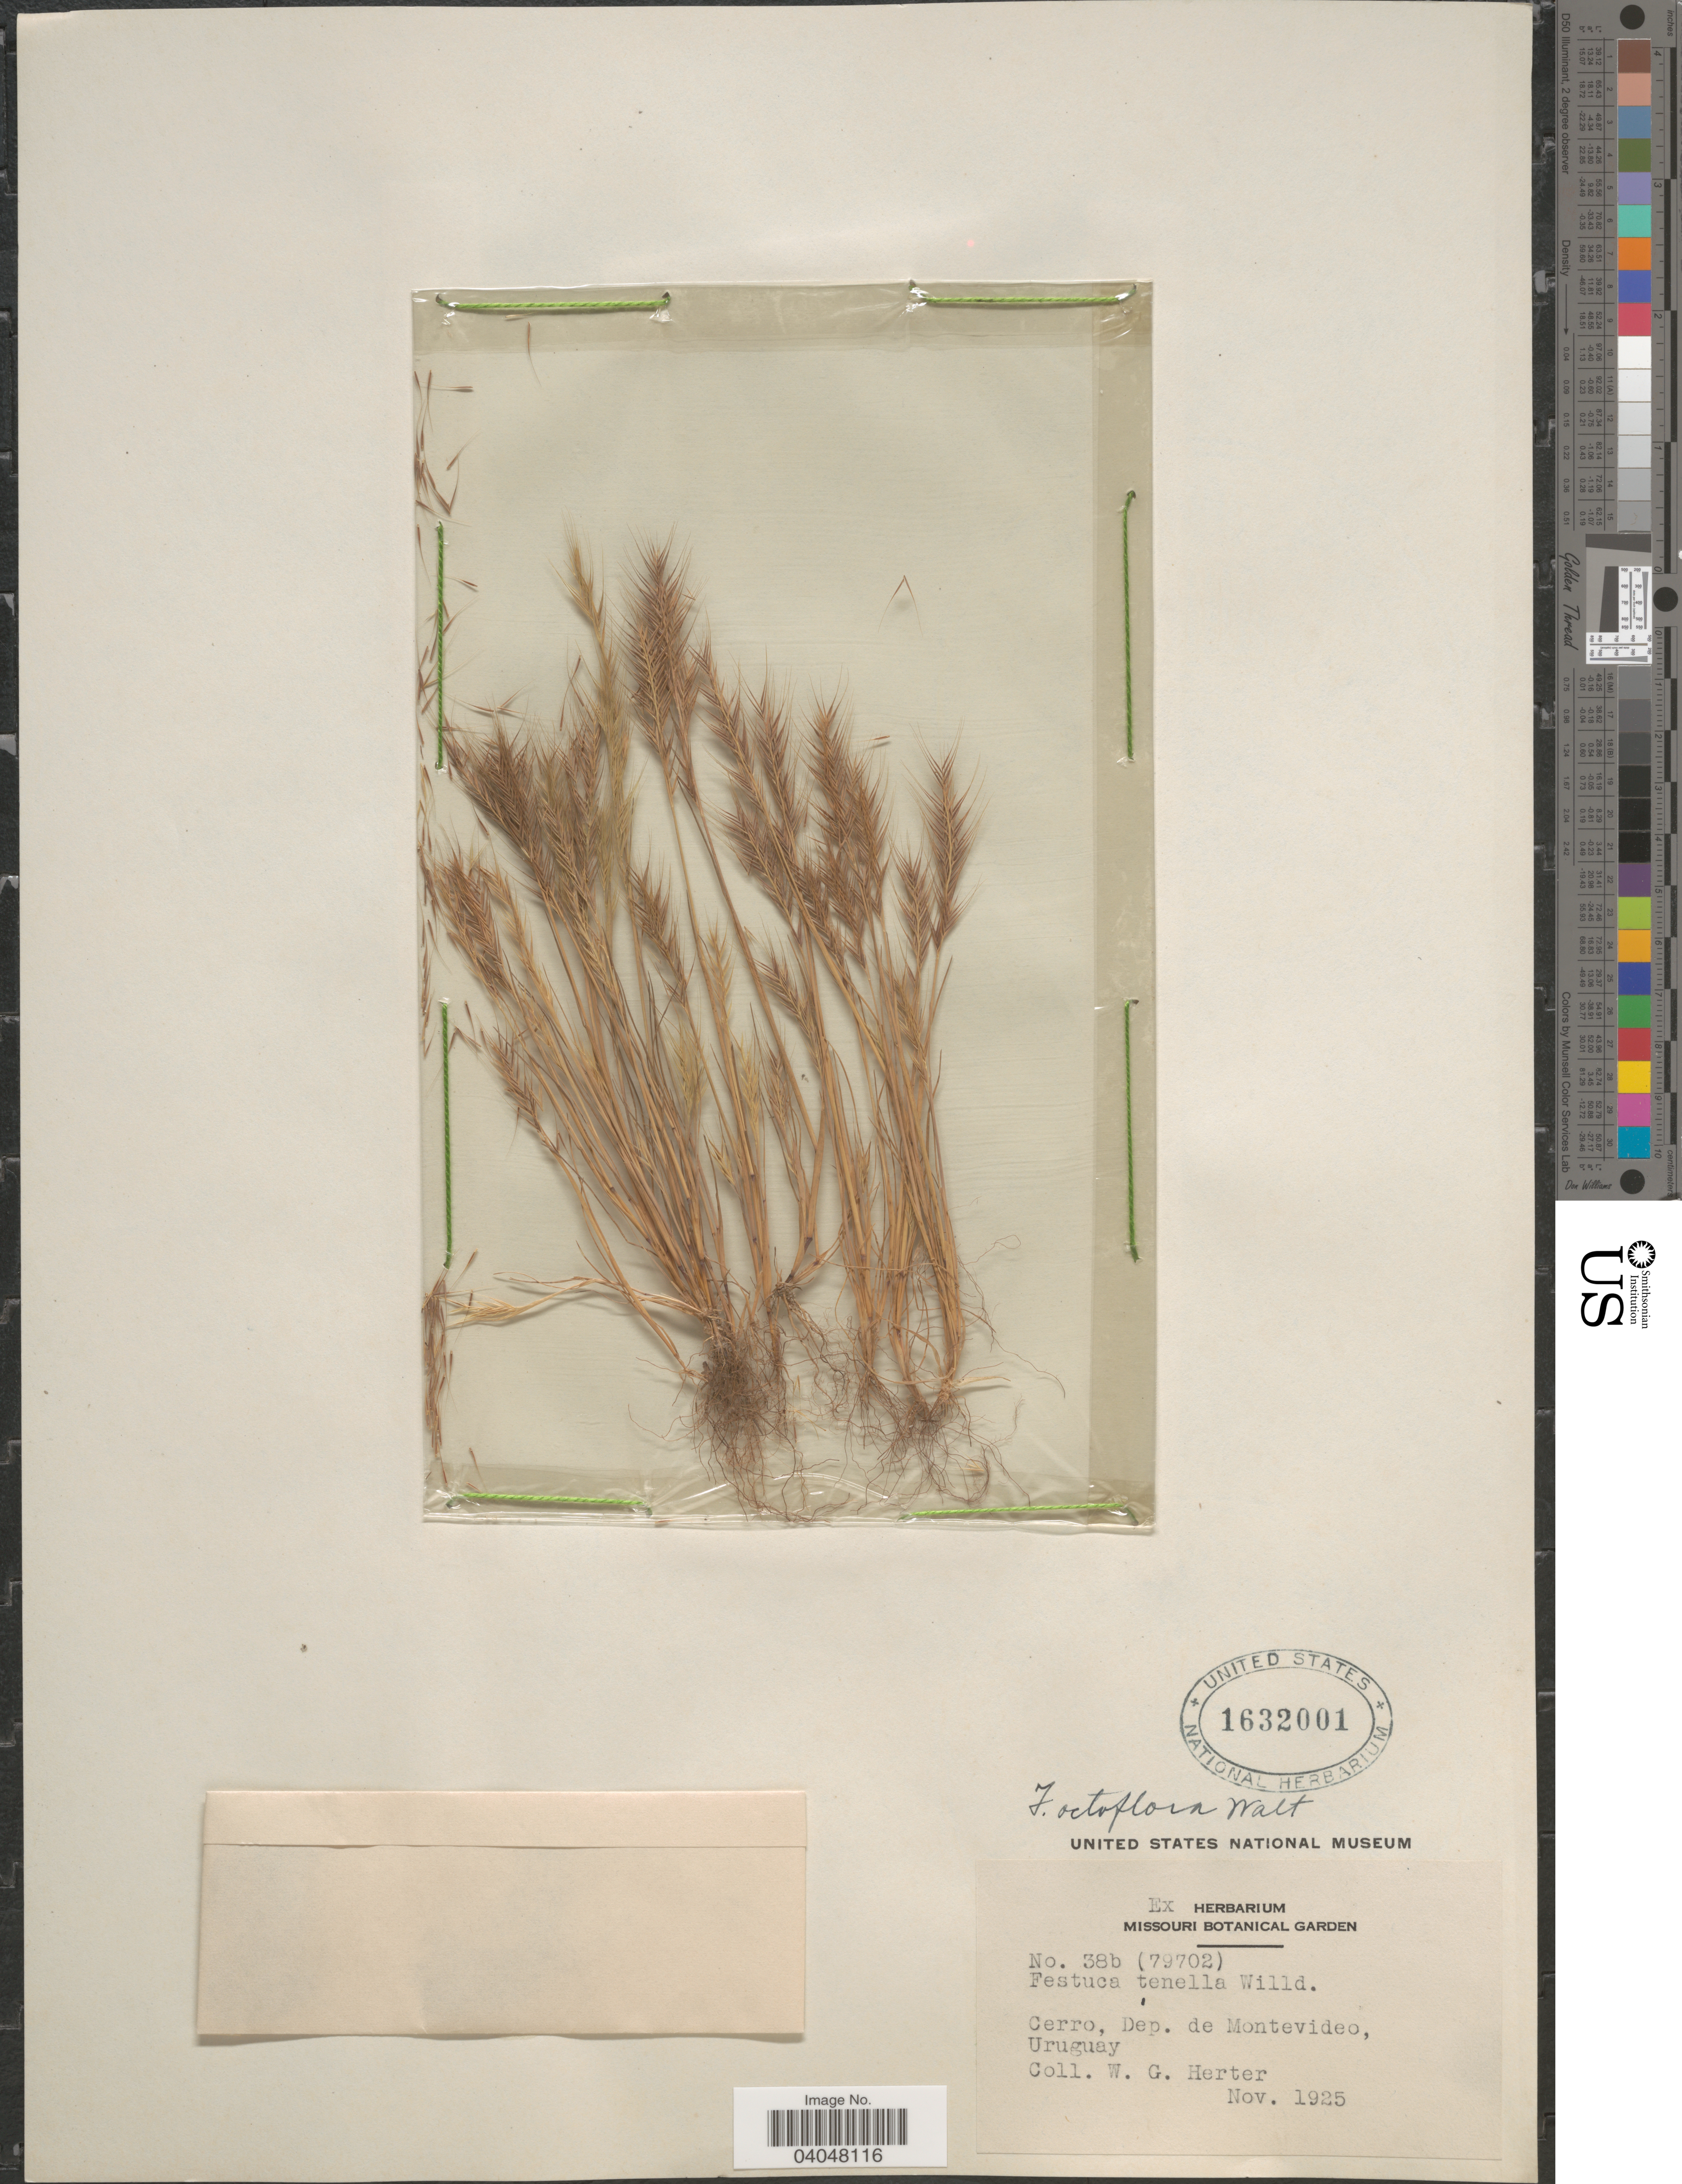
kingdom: Plantae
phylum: Tracheophyta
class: Liliopsida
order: Poales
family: Poaceae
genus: Festuca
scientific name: Festuca octoflora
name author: Walter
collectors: W. G. Herter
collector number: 38b(79702)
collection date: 1925-11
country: Uruguay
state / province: Montevideo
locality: Cerro, Dep. de Montevideo.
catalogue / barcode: US 1632001